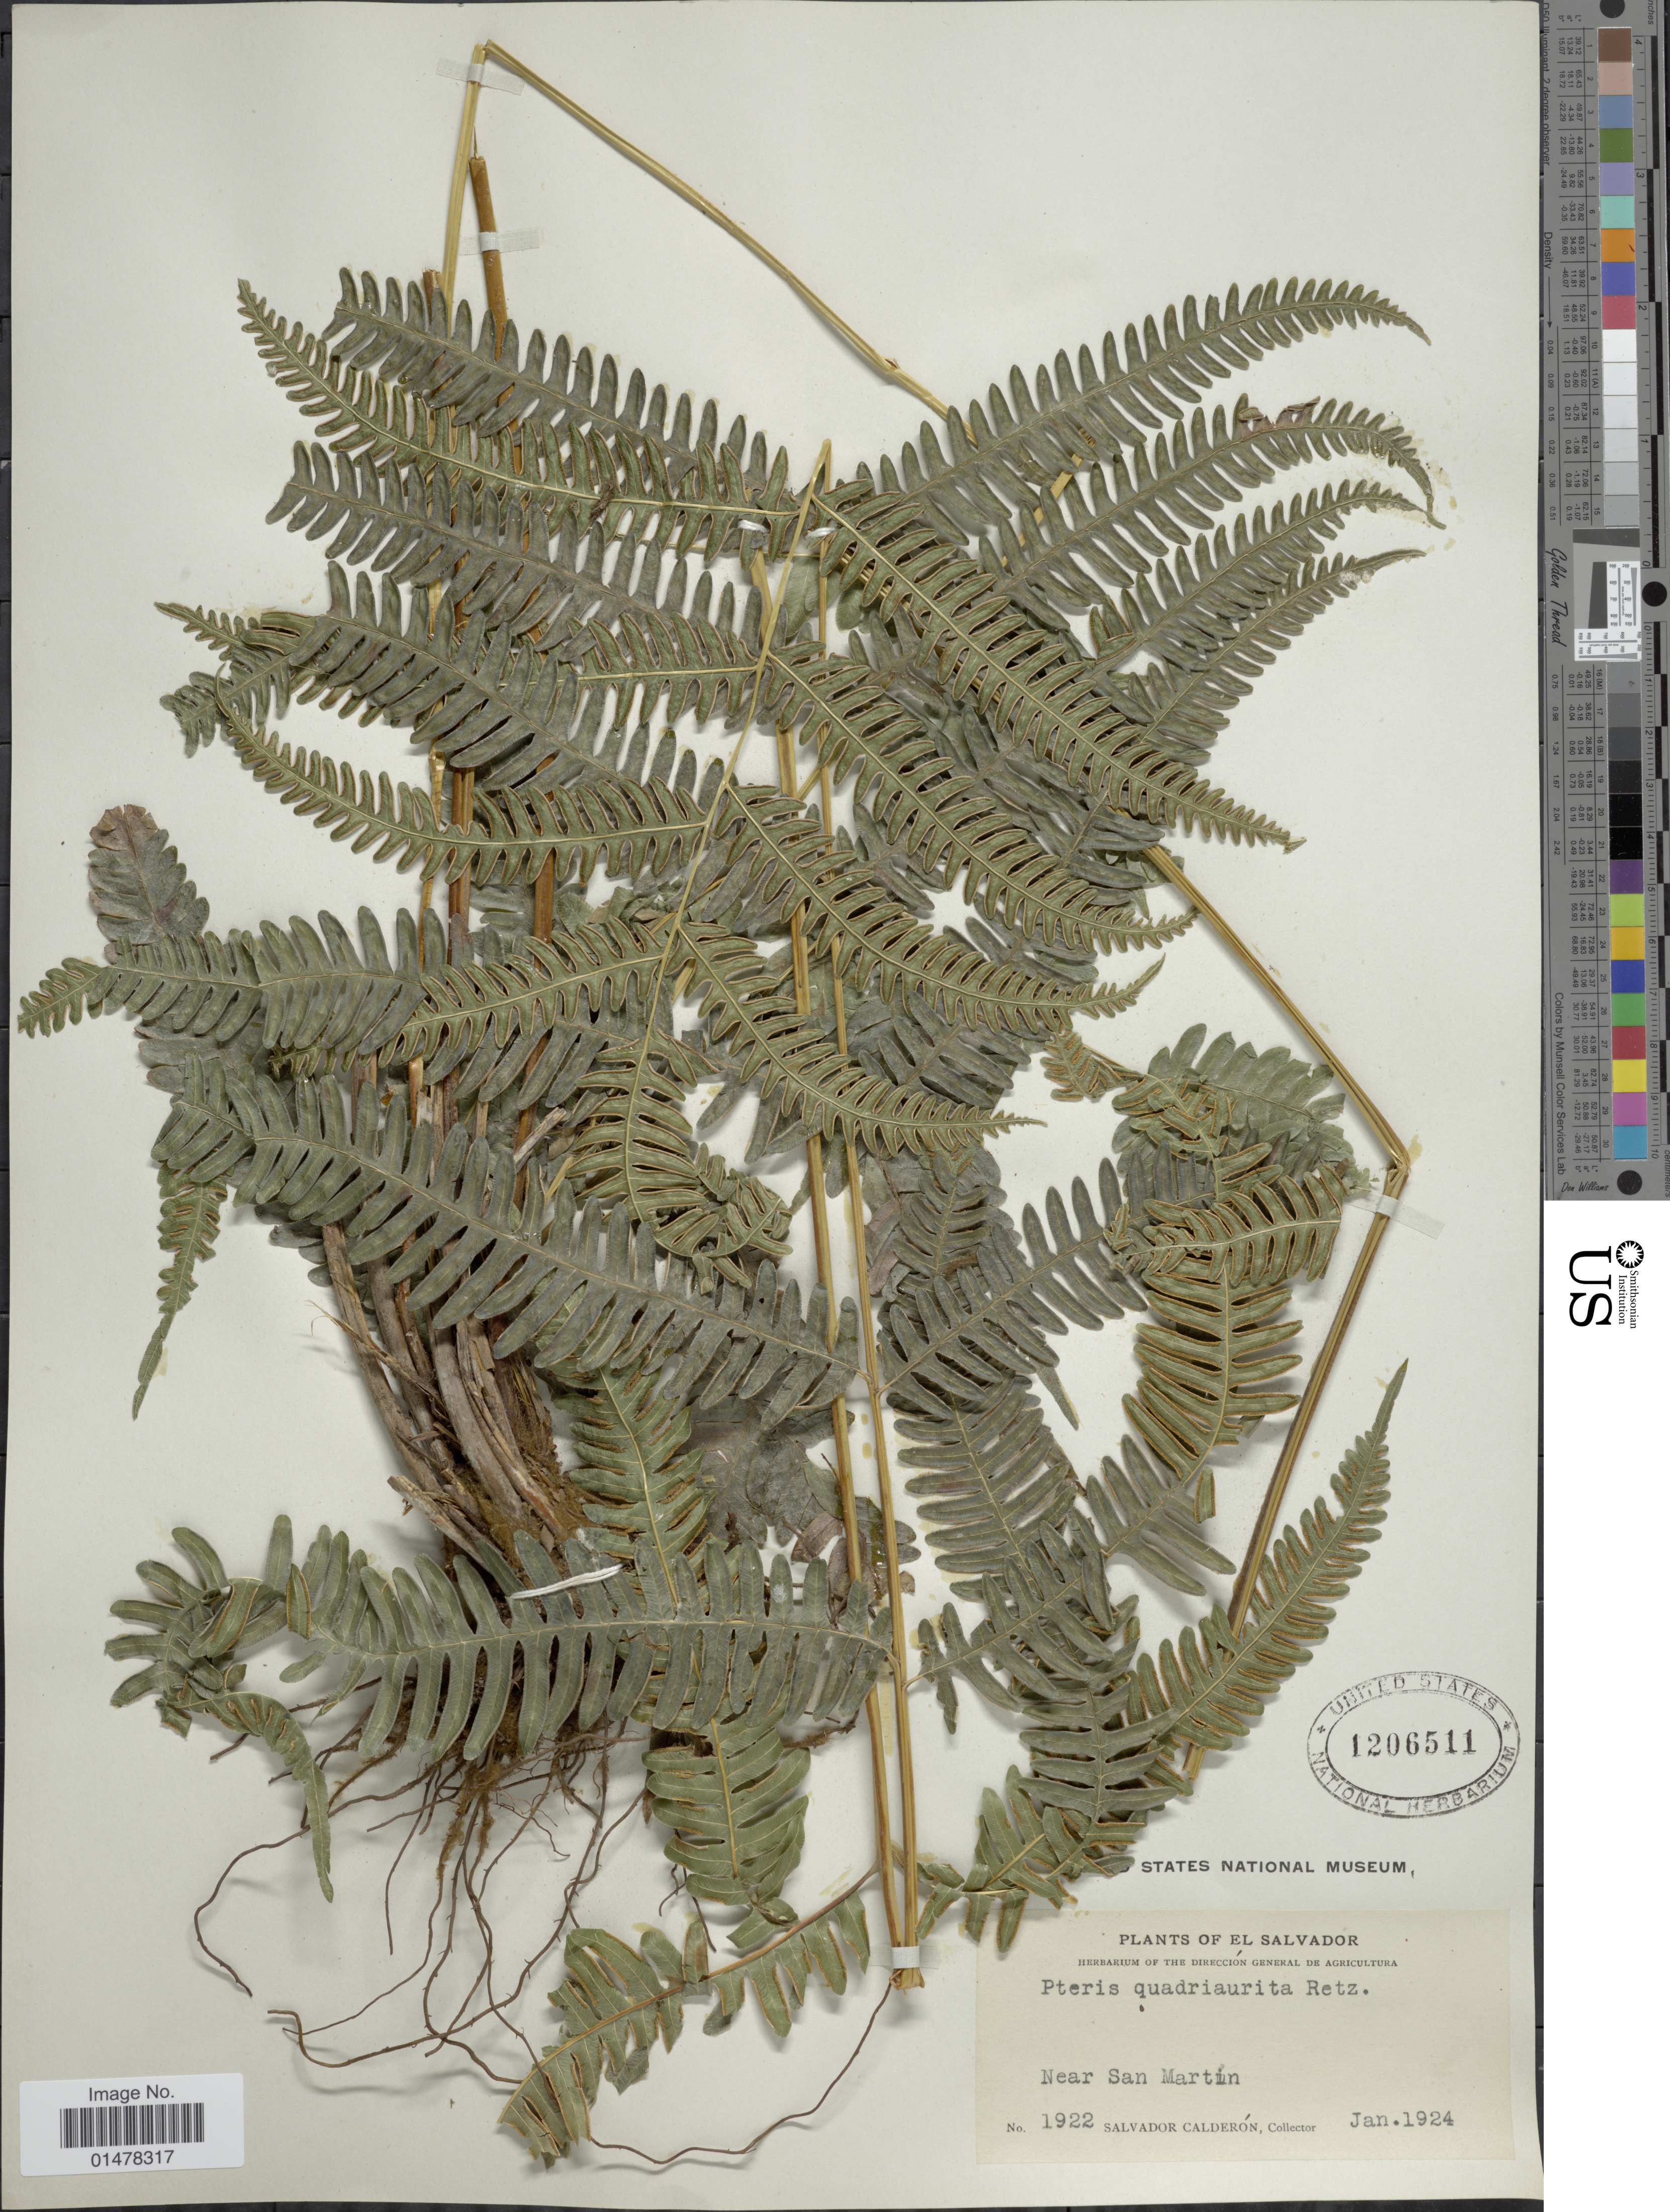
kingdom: Plantae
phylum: Tracheophyta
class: Polypodiopsida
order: Polypodiales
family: Pteridaceae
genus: Pteris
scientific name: Pteris quadriaurita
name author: Retz.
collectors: S. Calderón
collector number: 1922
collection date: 1924-01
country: El Salvador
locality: Plants of El Salvador, near San Martin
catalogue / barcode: US 1206511